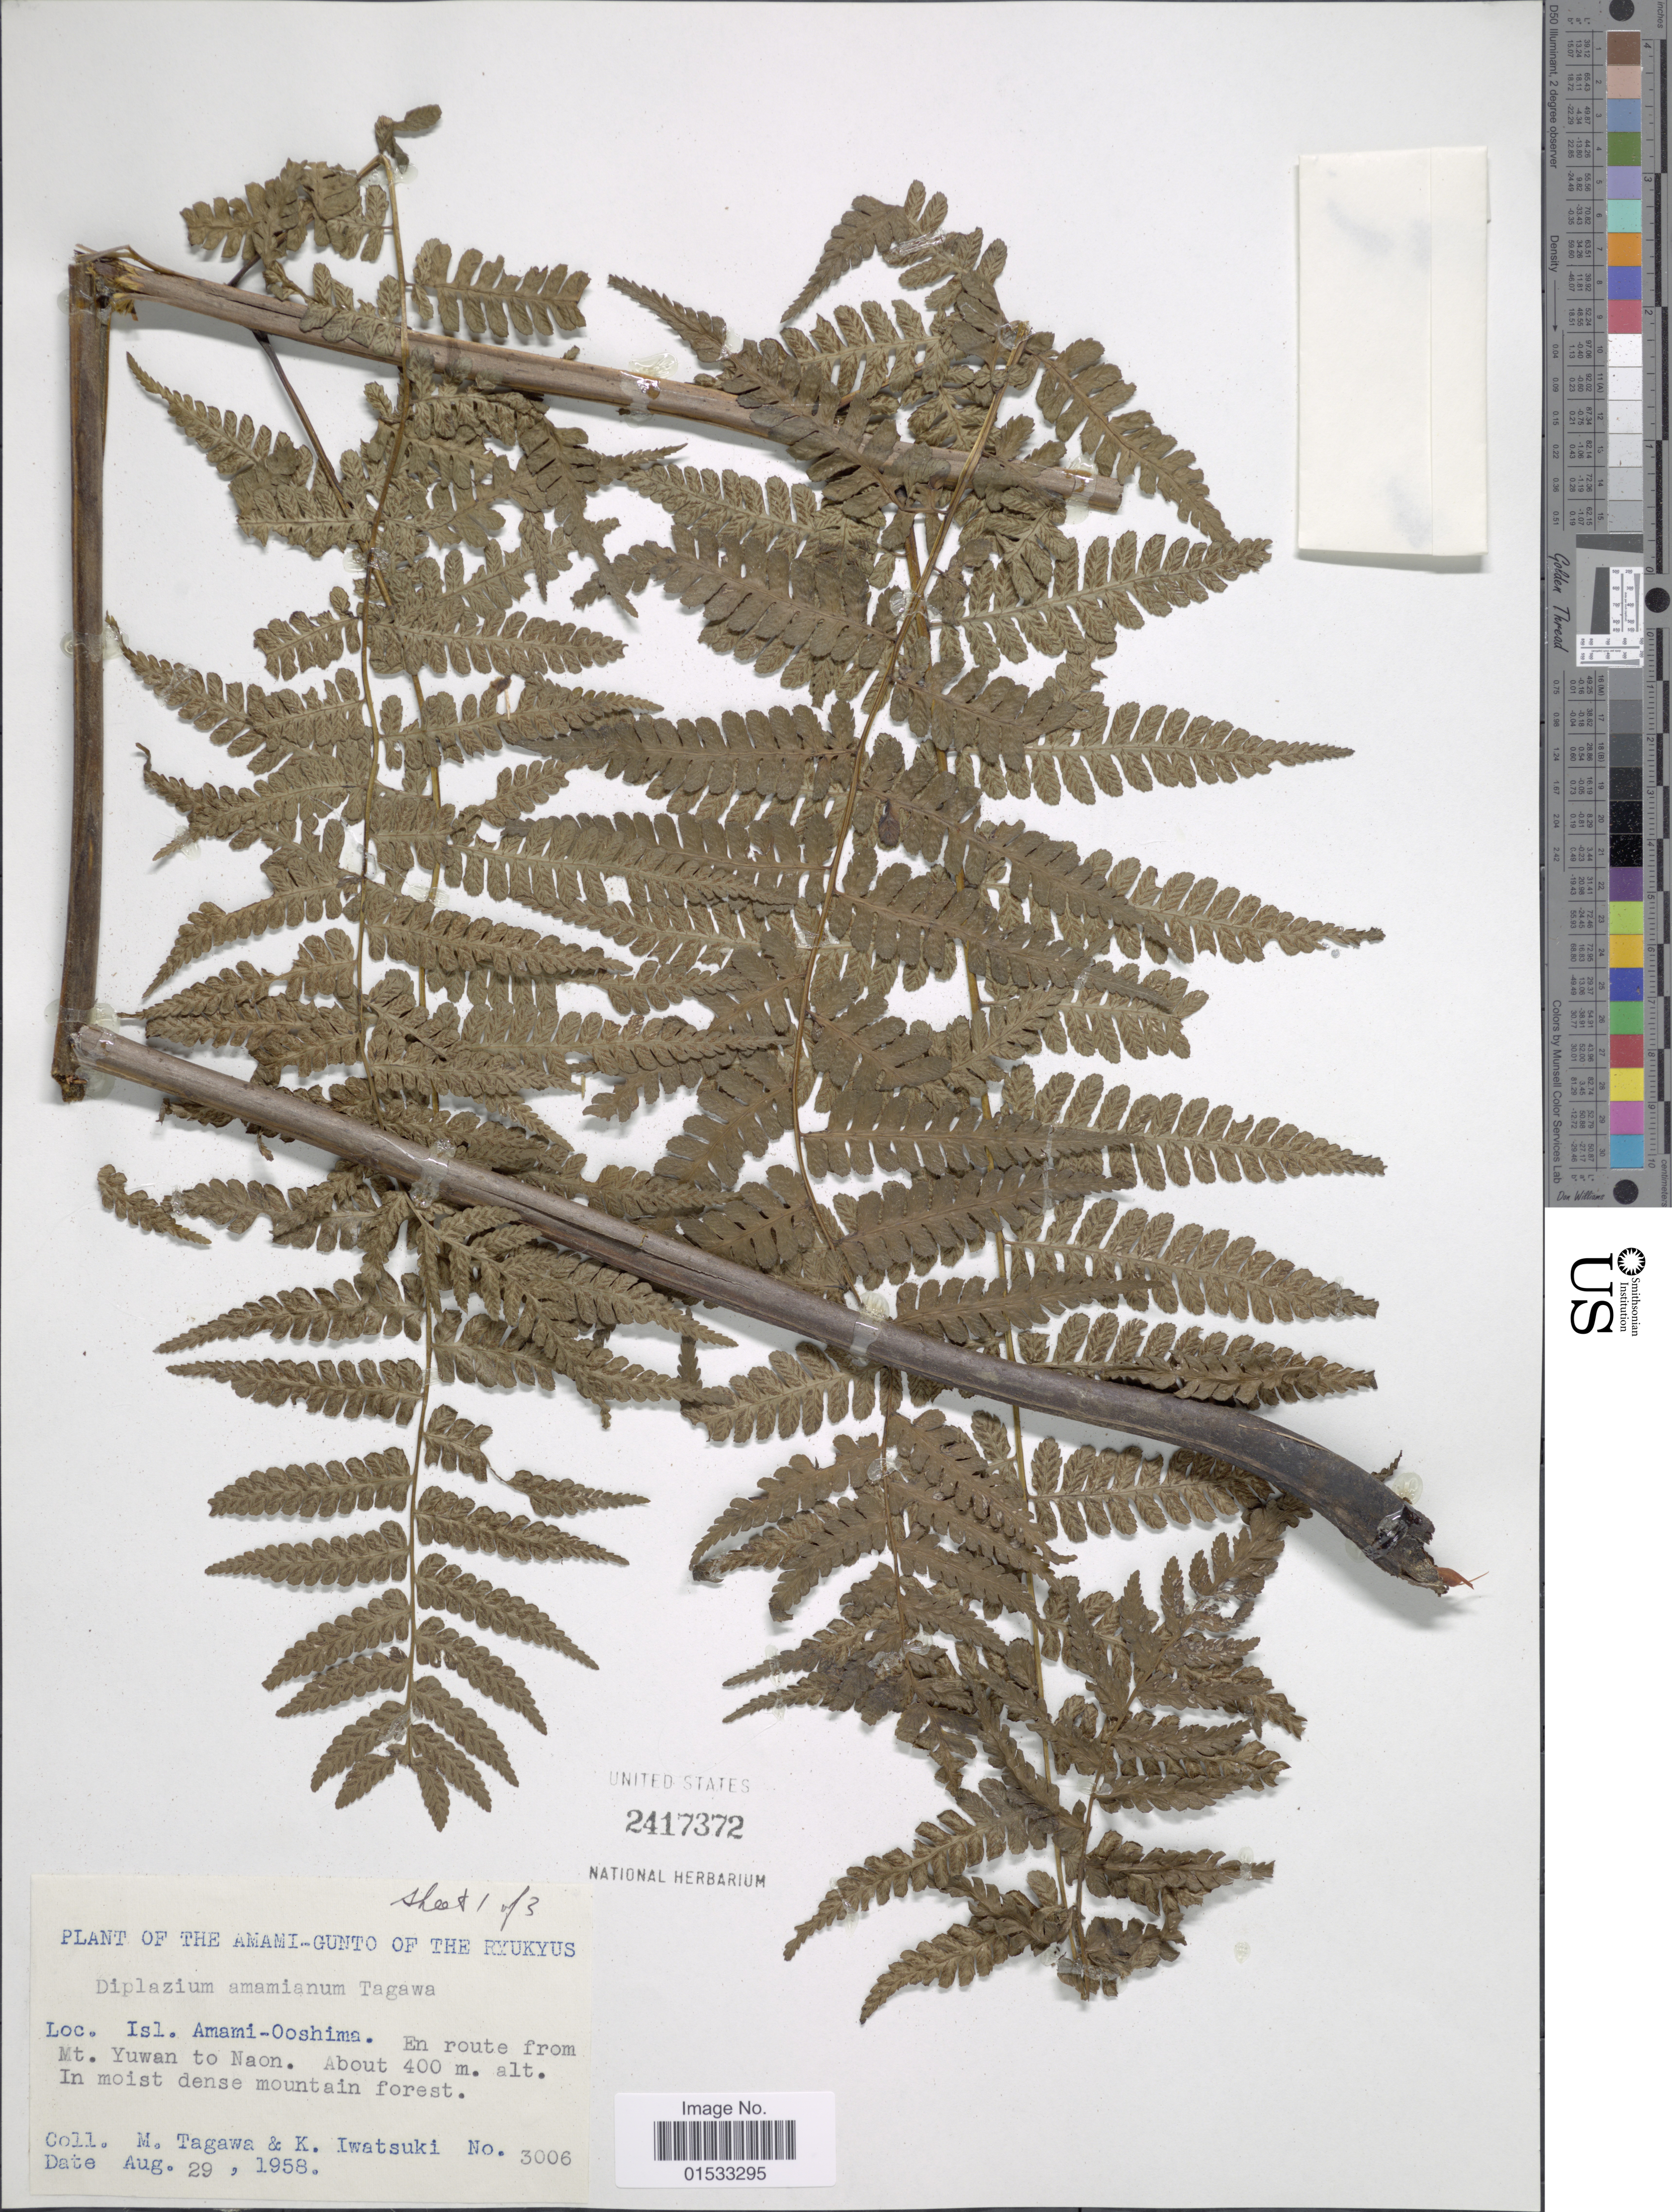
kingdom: Plantae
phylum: Tracheophyta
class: Polypodiopsida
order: Polypodiales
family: Athyriaceae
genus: Diplazium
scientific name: Diplazium amamianum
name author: Tagawa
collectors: M. Tagawa & K. Iwatsuki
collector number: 3006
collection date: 1958-08-29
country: Japan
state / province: Okinawa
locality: Amami- Gunto of the Ryukyus, Isl. Amami- Ooshima, en route from Mt. Yuwan to Naon.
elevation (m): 400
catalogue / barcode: US 2417372